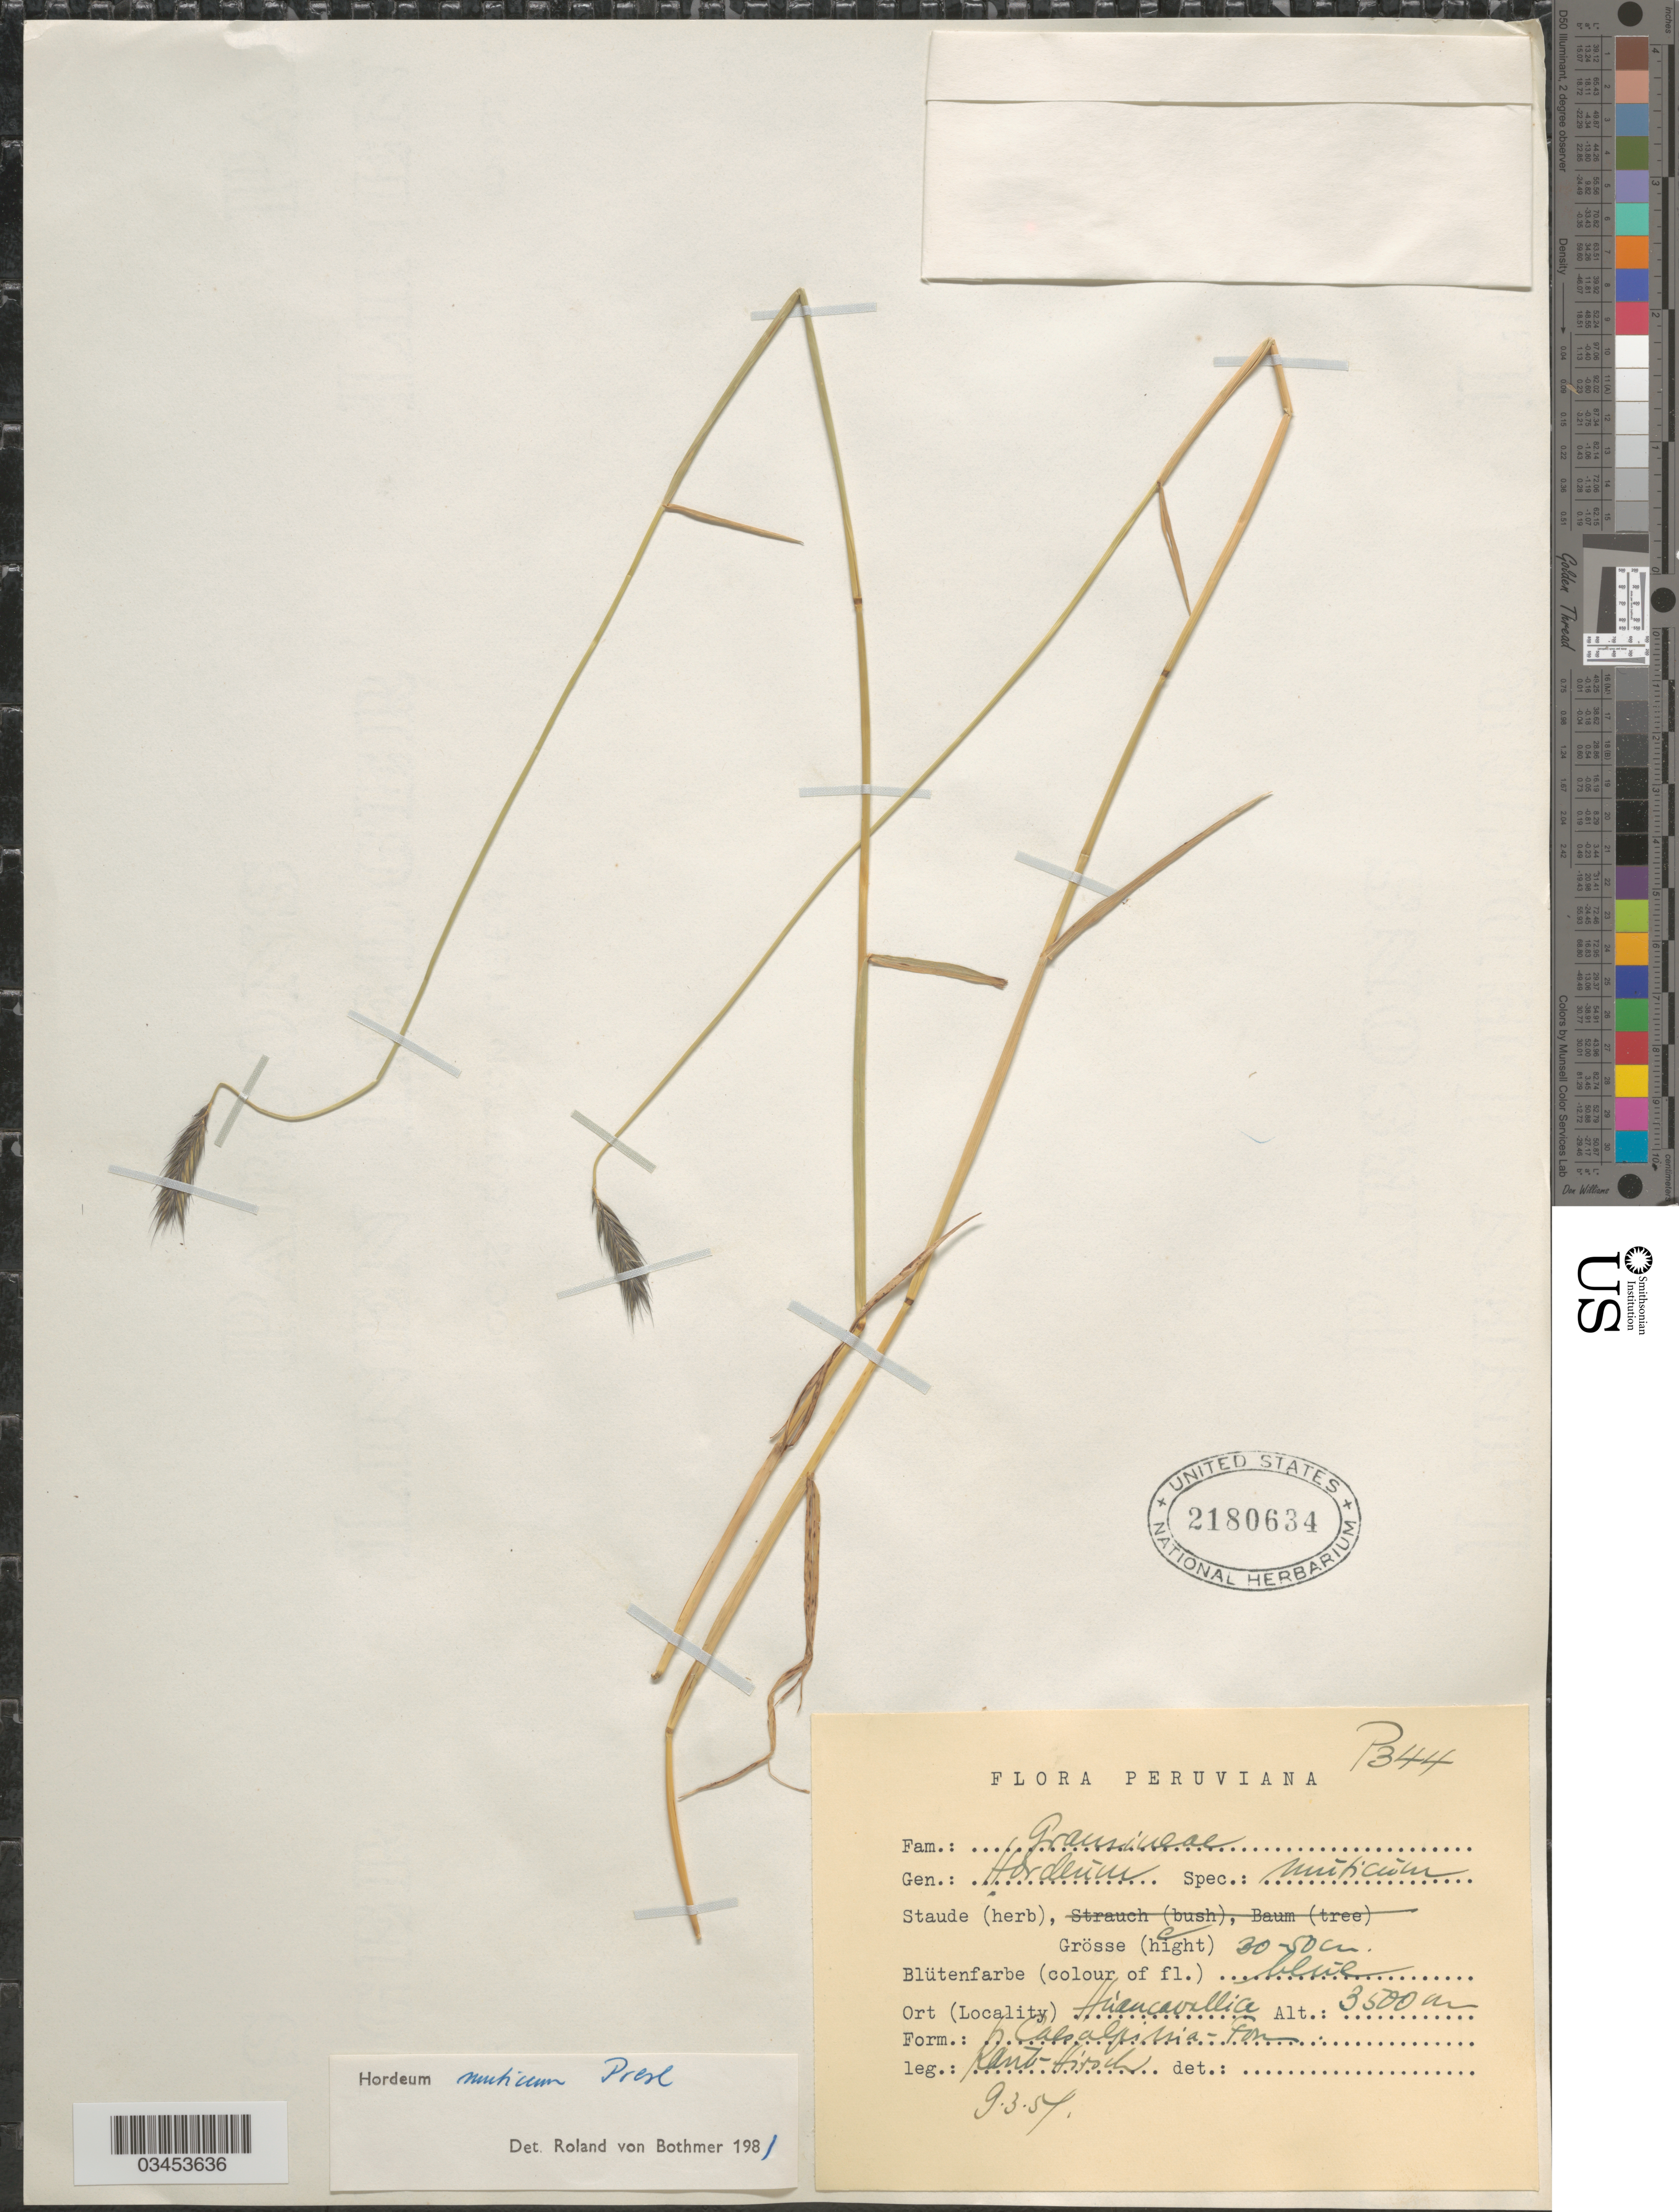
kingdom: Plantae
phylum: Tracheophyta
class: Liliopsida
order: Poales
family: Poaceae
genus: Hordeum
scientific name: Hordeum muticum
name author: J. Presl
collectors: W. Rauh & G. Hirsch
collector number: P344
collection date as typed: Transcribed d/m/y: 9/3/57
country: Peru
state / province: Huancavelica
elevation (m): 3500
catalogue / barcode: US 2180634